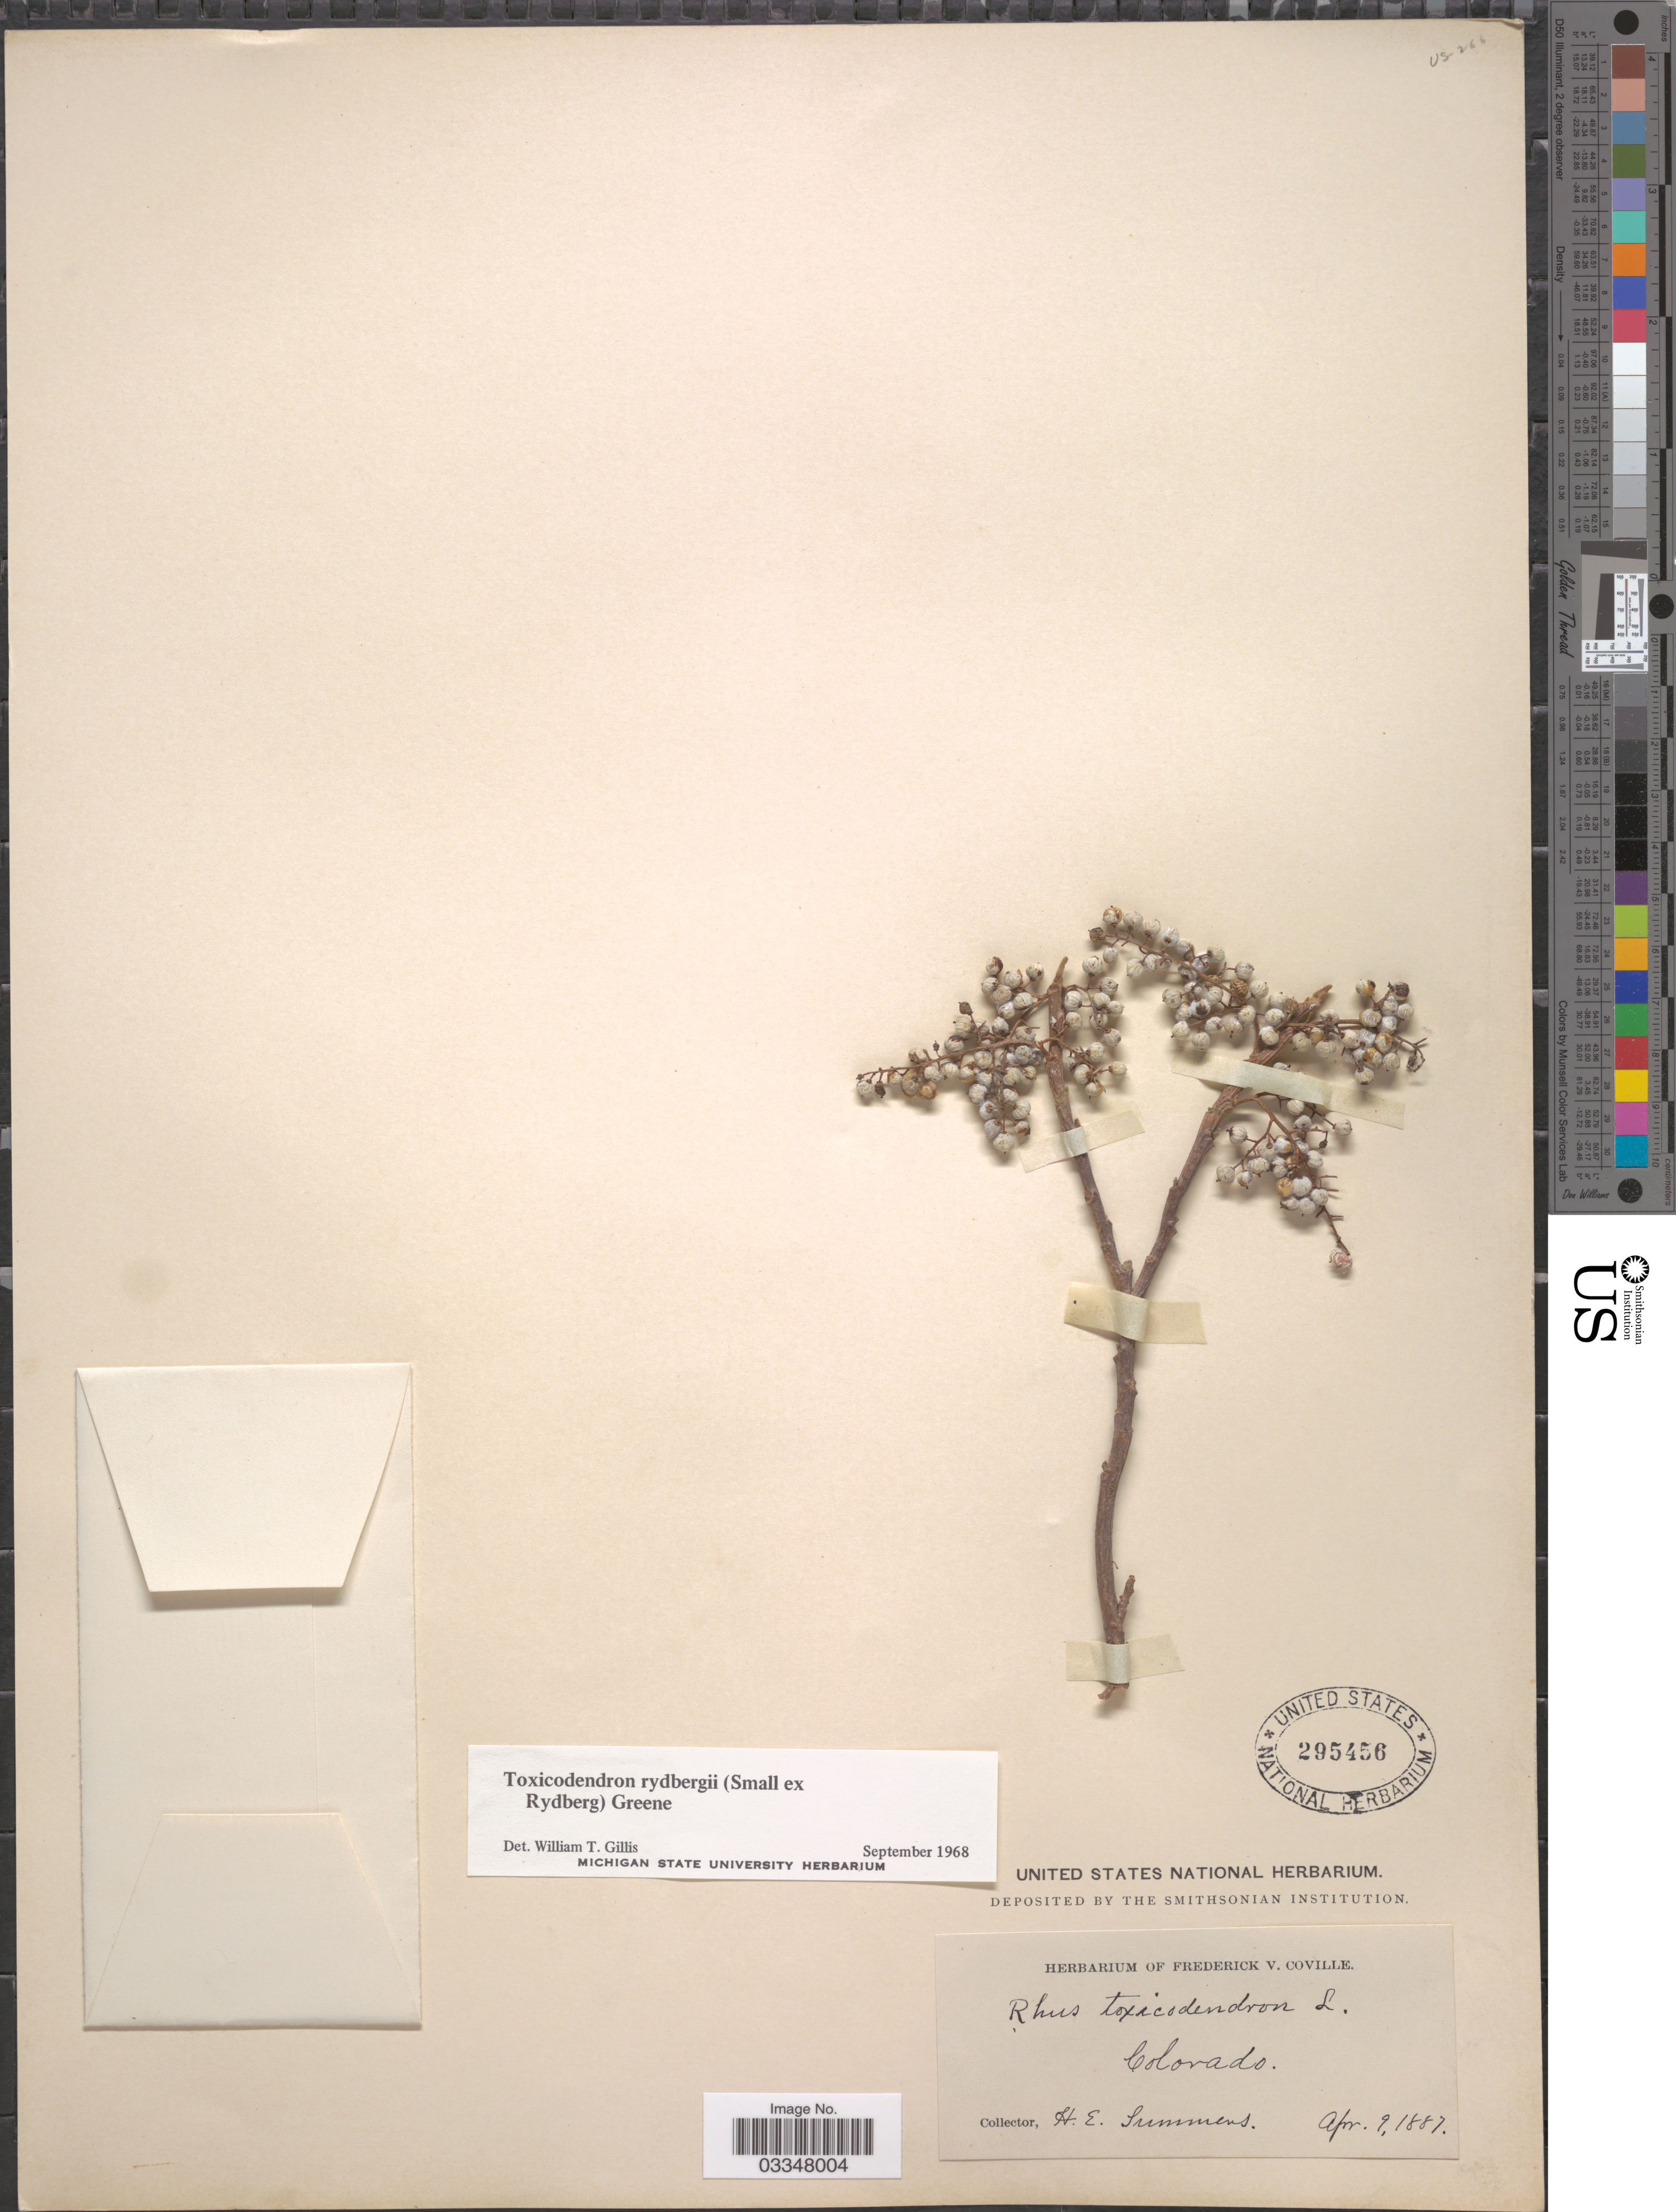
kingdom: Plantae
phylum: Tracheophyta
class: Magnoliopsida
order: Sapindales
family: Anacardiaceae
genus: Toxicodendron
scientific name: Toxicodendron radicans subsp. rydbergii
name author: (Small & Rydb.) Á. Löve & D. Löve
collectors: H. Summers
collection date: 1887-04-09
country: United States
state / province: Colorado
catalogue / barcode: US 295456